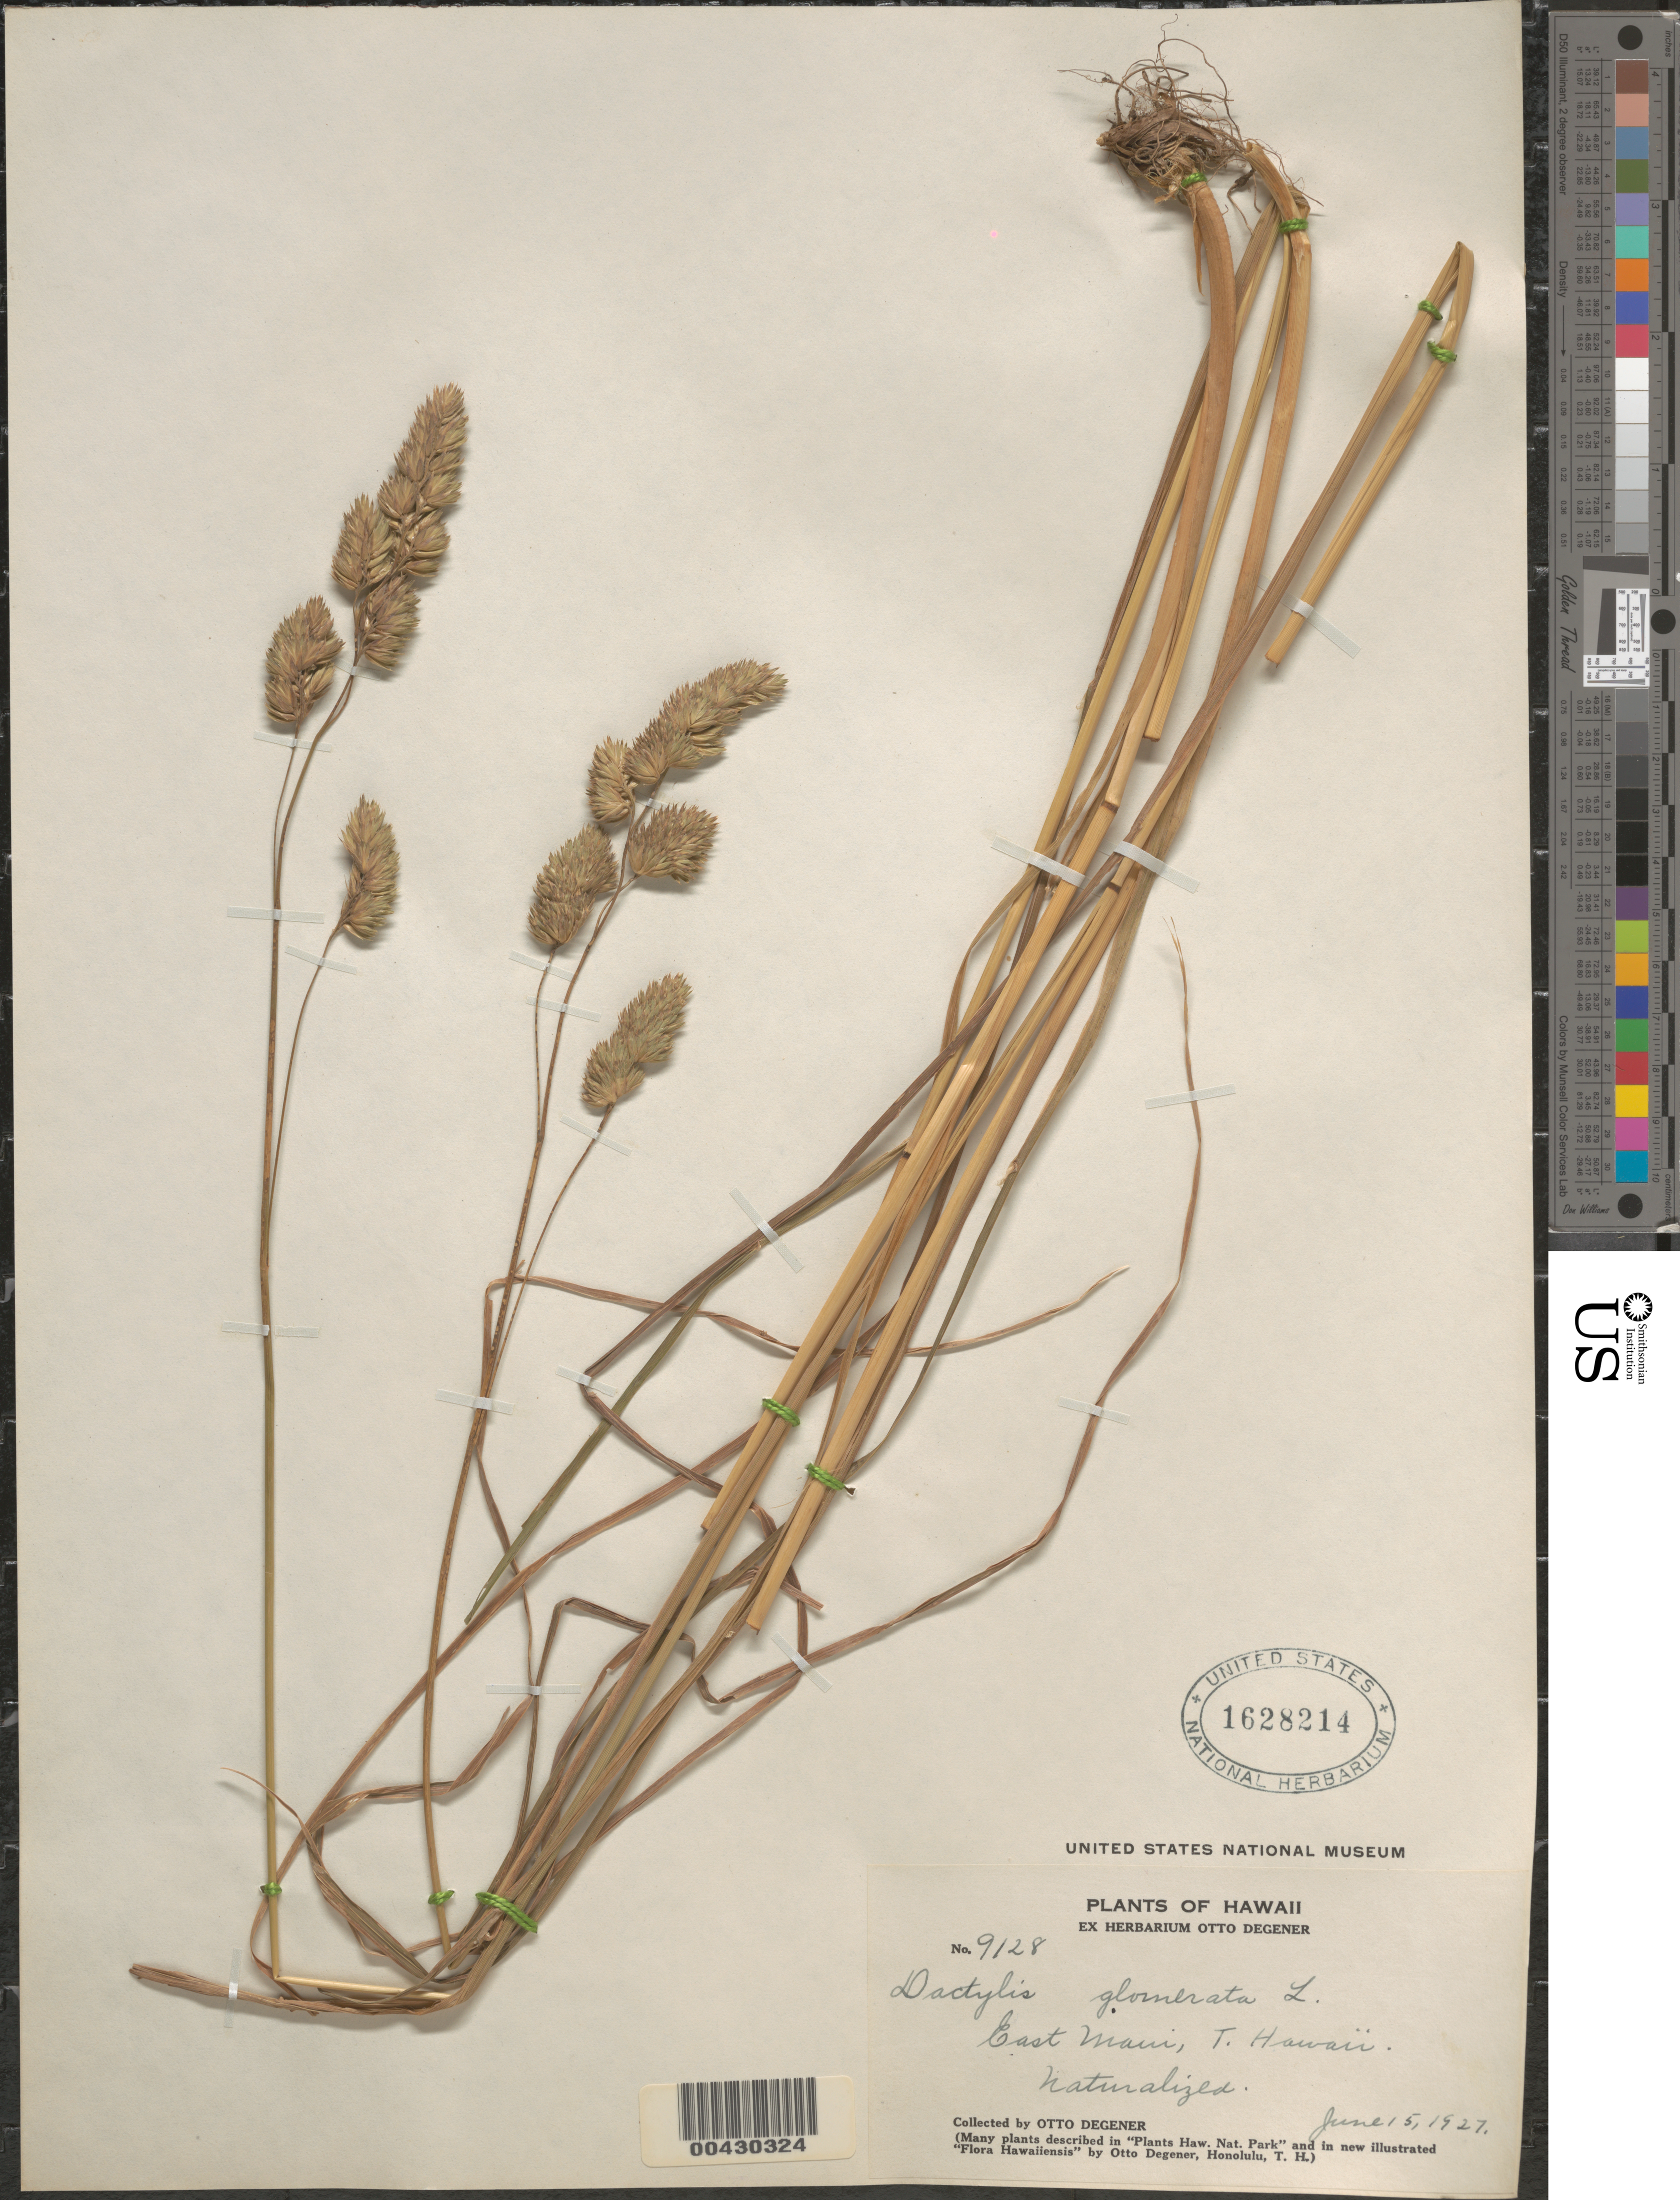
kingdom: Plantae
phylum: Tracheophyta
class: Liliopsida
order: Poales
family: Poaceae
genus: Dactylis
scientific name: Dactylis glomerata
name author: L.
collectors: O. Degener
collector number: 9128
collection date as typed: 15 Jun 1927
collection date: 1927-06-15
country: United States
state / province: Hawaii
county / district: Maui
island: Maui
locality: East Maui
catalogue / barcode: US 1628214